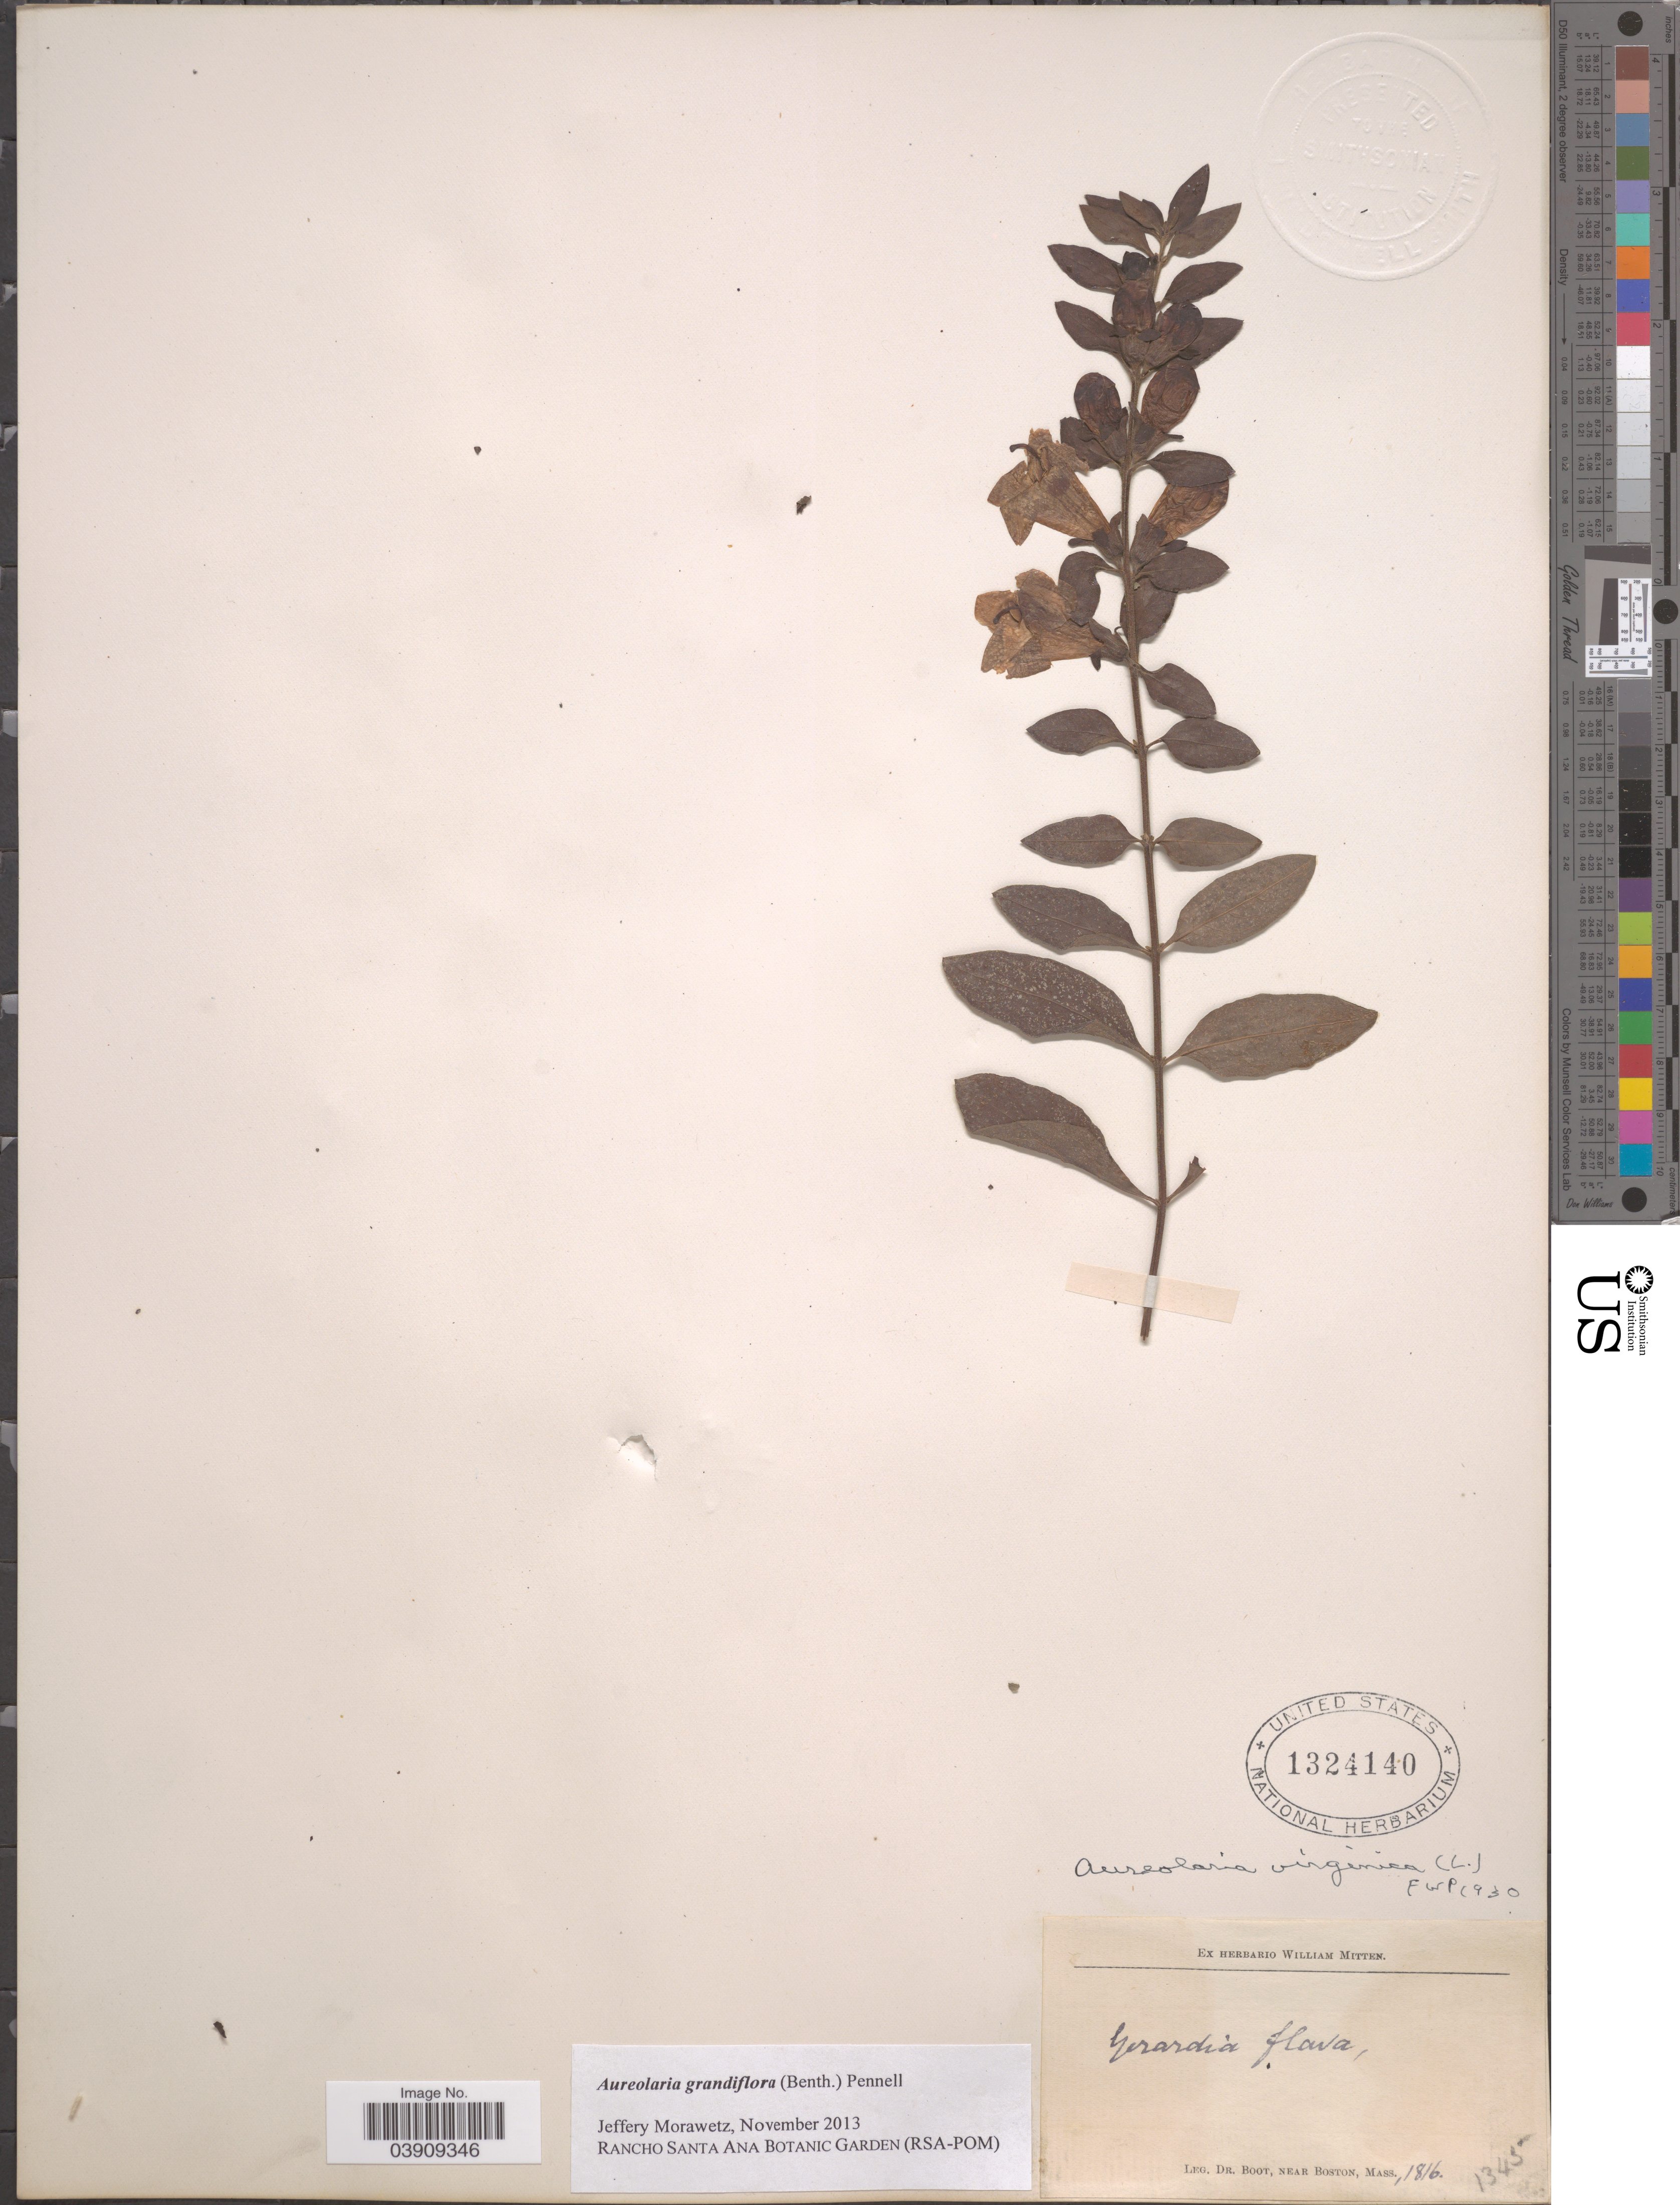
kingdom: Plantae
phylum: Tracheophyta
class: Magnoliopsida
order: Lamiales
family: Orobanchaceae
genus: Aureolaria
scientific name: Aureolaria grandiflora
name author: (Benth.) Pennell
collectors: Boot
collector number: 1345?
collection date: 1816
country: United States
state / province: Massachusetts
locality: Near Boston.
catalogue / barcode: US 1324140